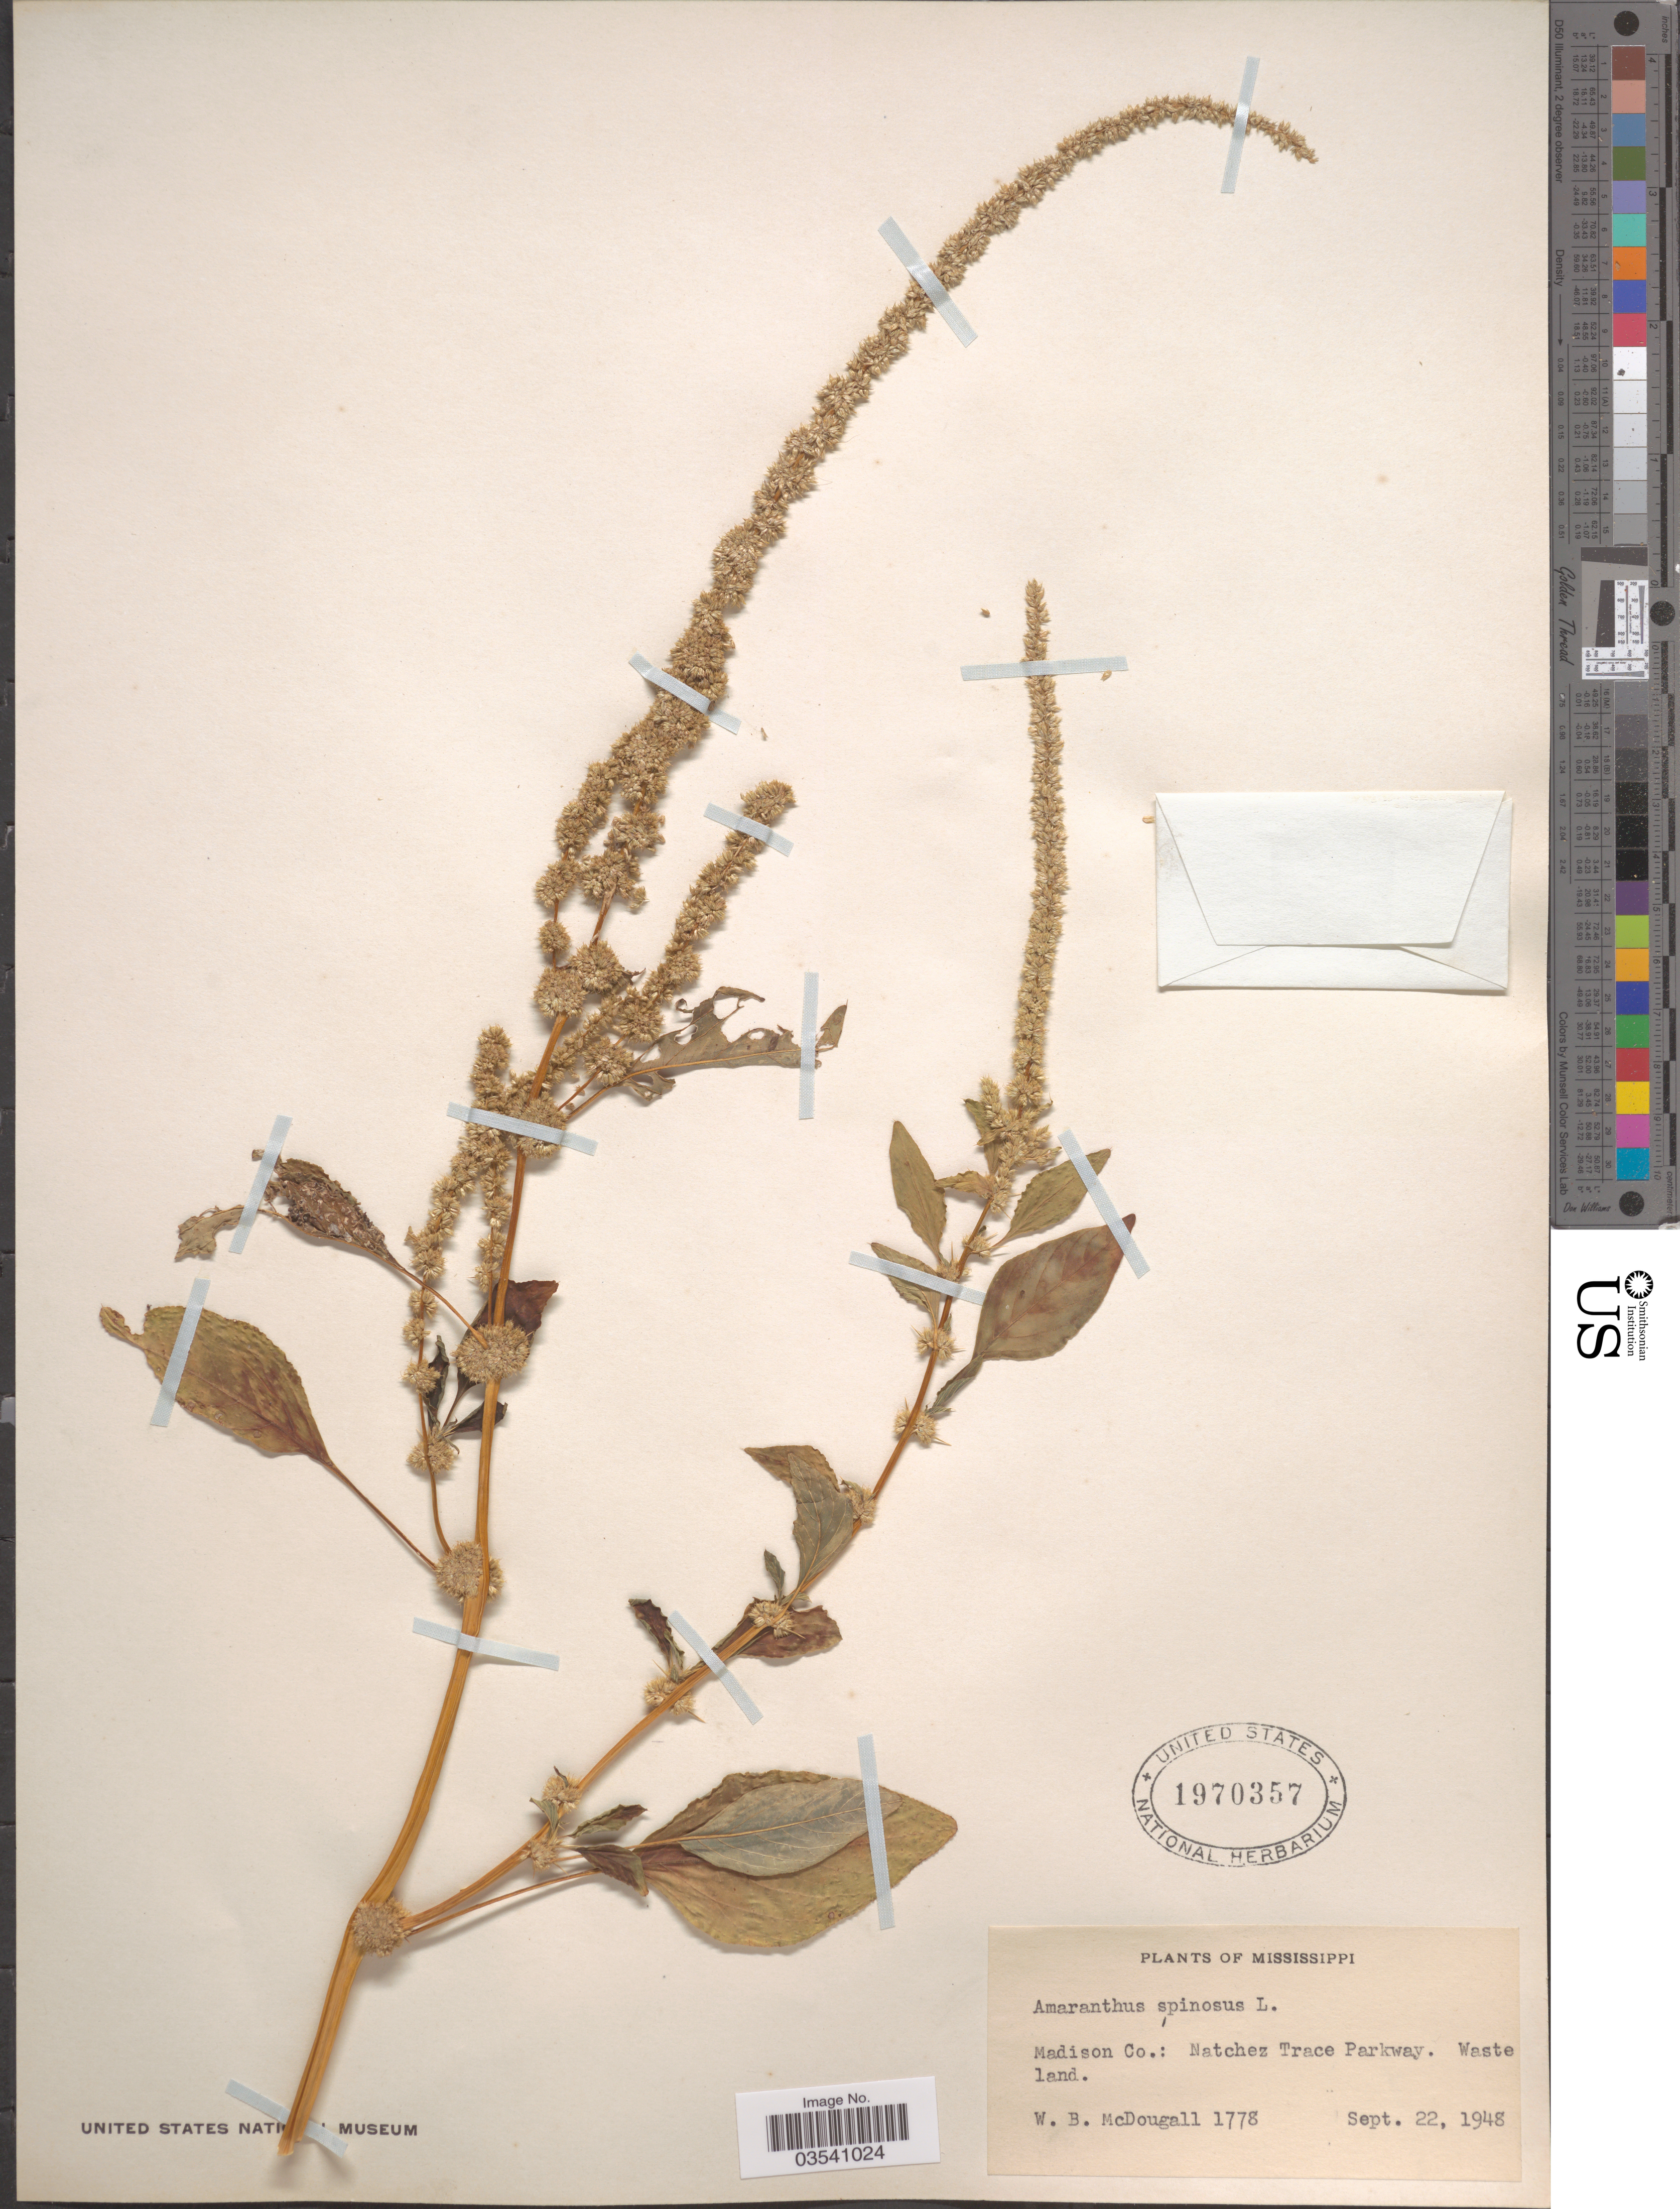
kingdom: Plantae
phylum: Tracheophyta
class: Magnoliopsida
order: Caryophyllales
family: Amaranthaceae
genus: Amaranthus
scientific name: Amaranthus spinosus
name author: L.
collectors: W. B. McDougall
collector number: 1778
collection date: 1948-09-22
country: United States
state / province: Mississippi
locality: Madison Co.: Natchez Trace Parkway. Waste land.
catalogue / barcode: US 1970357